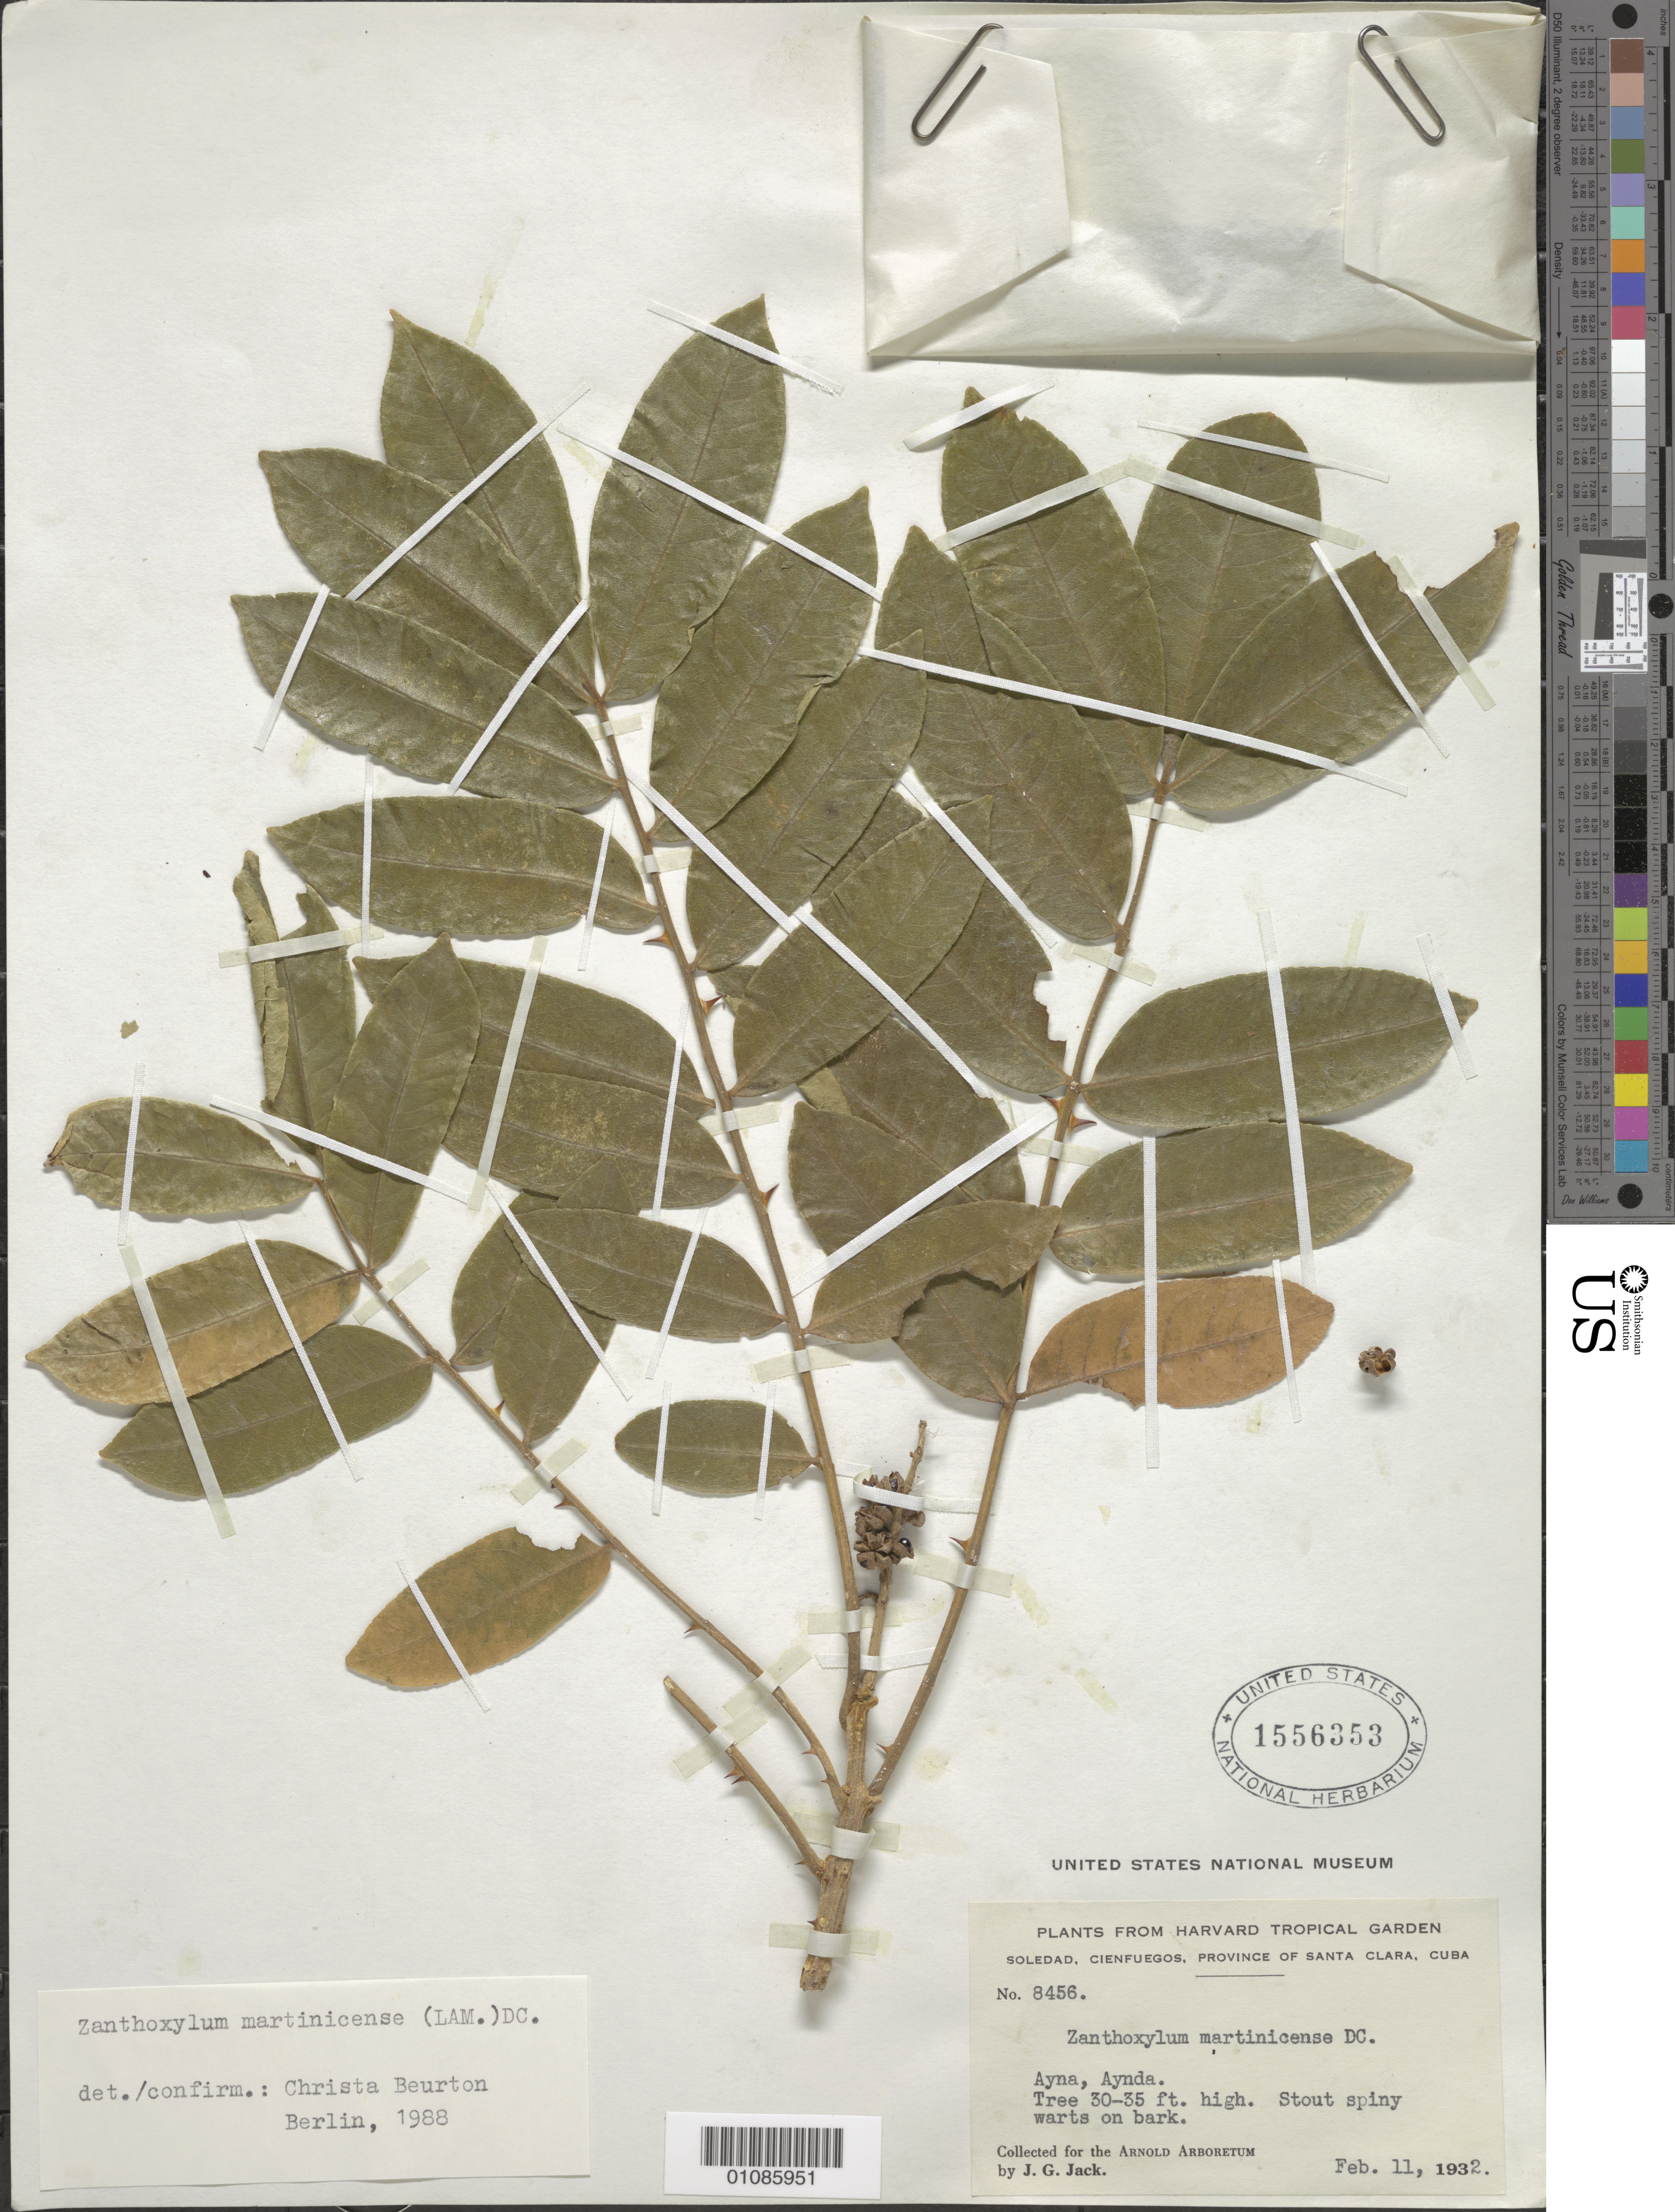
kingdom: Plantae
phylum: Tracheophyta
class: Magnoliopsida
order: Sapindales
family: Rutaceae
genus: Zanthoxylum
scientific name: Zanthoxylum martinicense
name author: (Lam.) DC.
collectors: J. G. Jack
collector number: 8456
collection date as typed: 11 Feb 1932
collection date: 1932-02-11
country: Cuba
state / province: Cienfuegos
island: Cuba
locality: Cienfuegos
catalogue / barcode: US 1556353